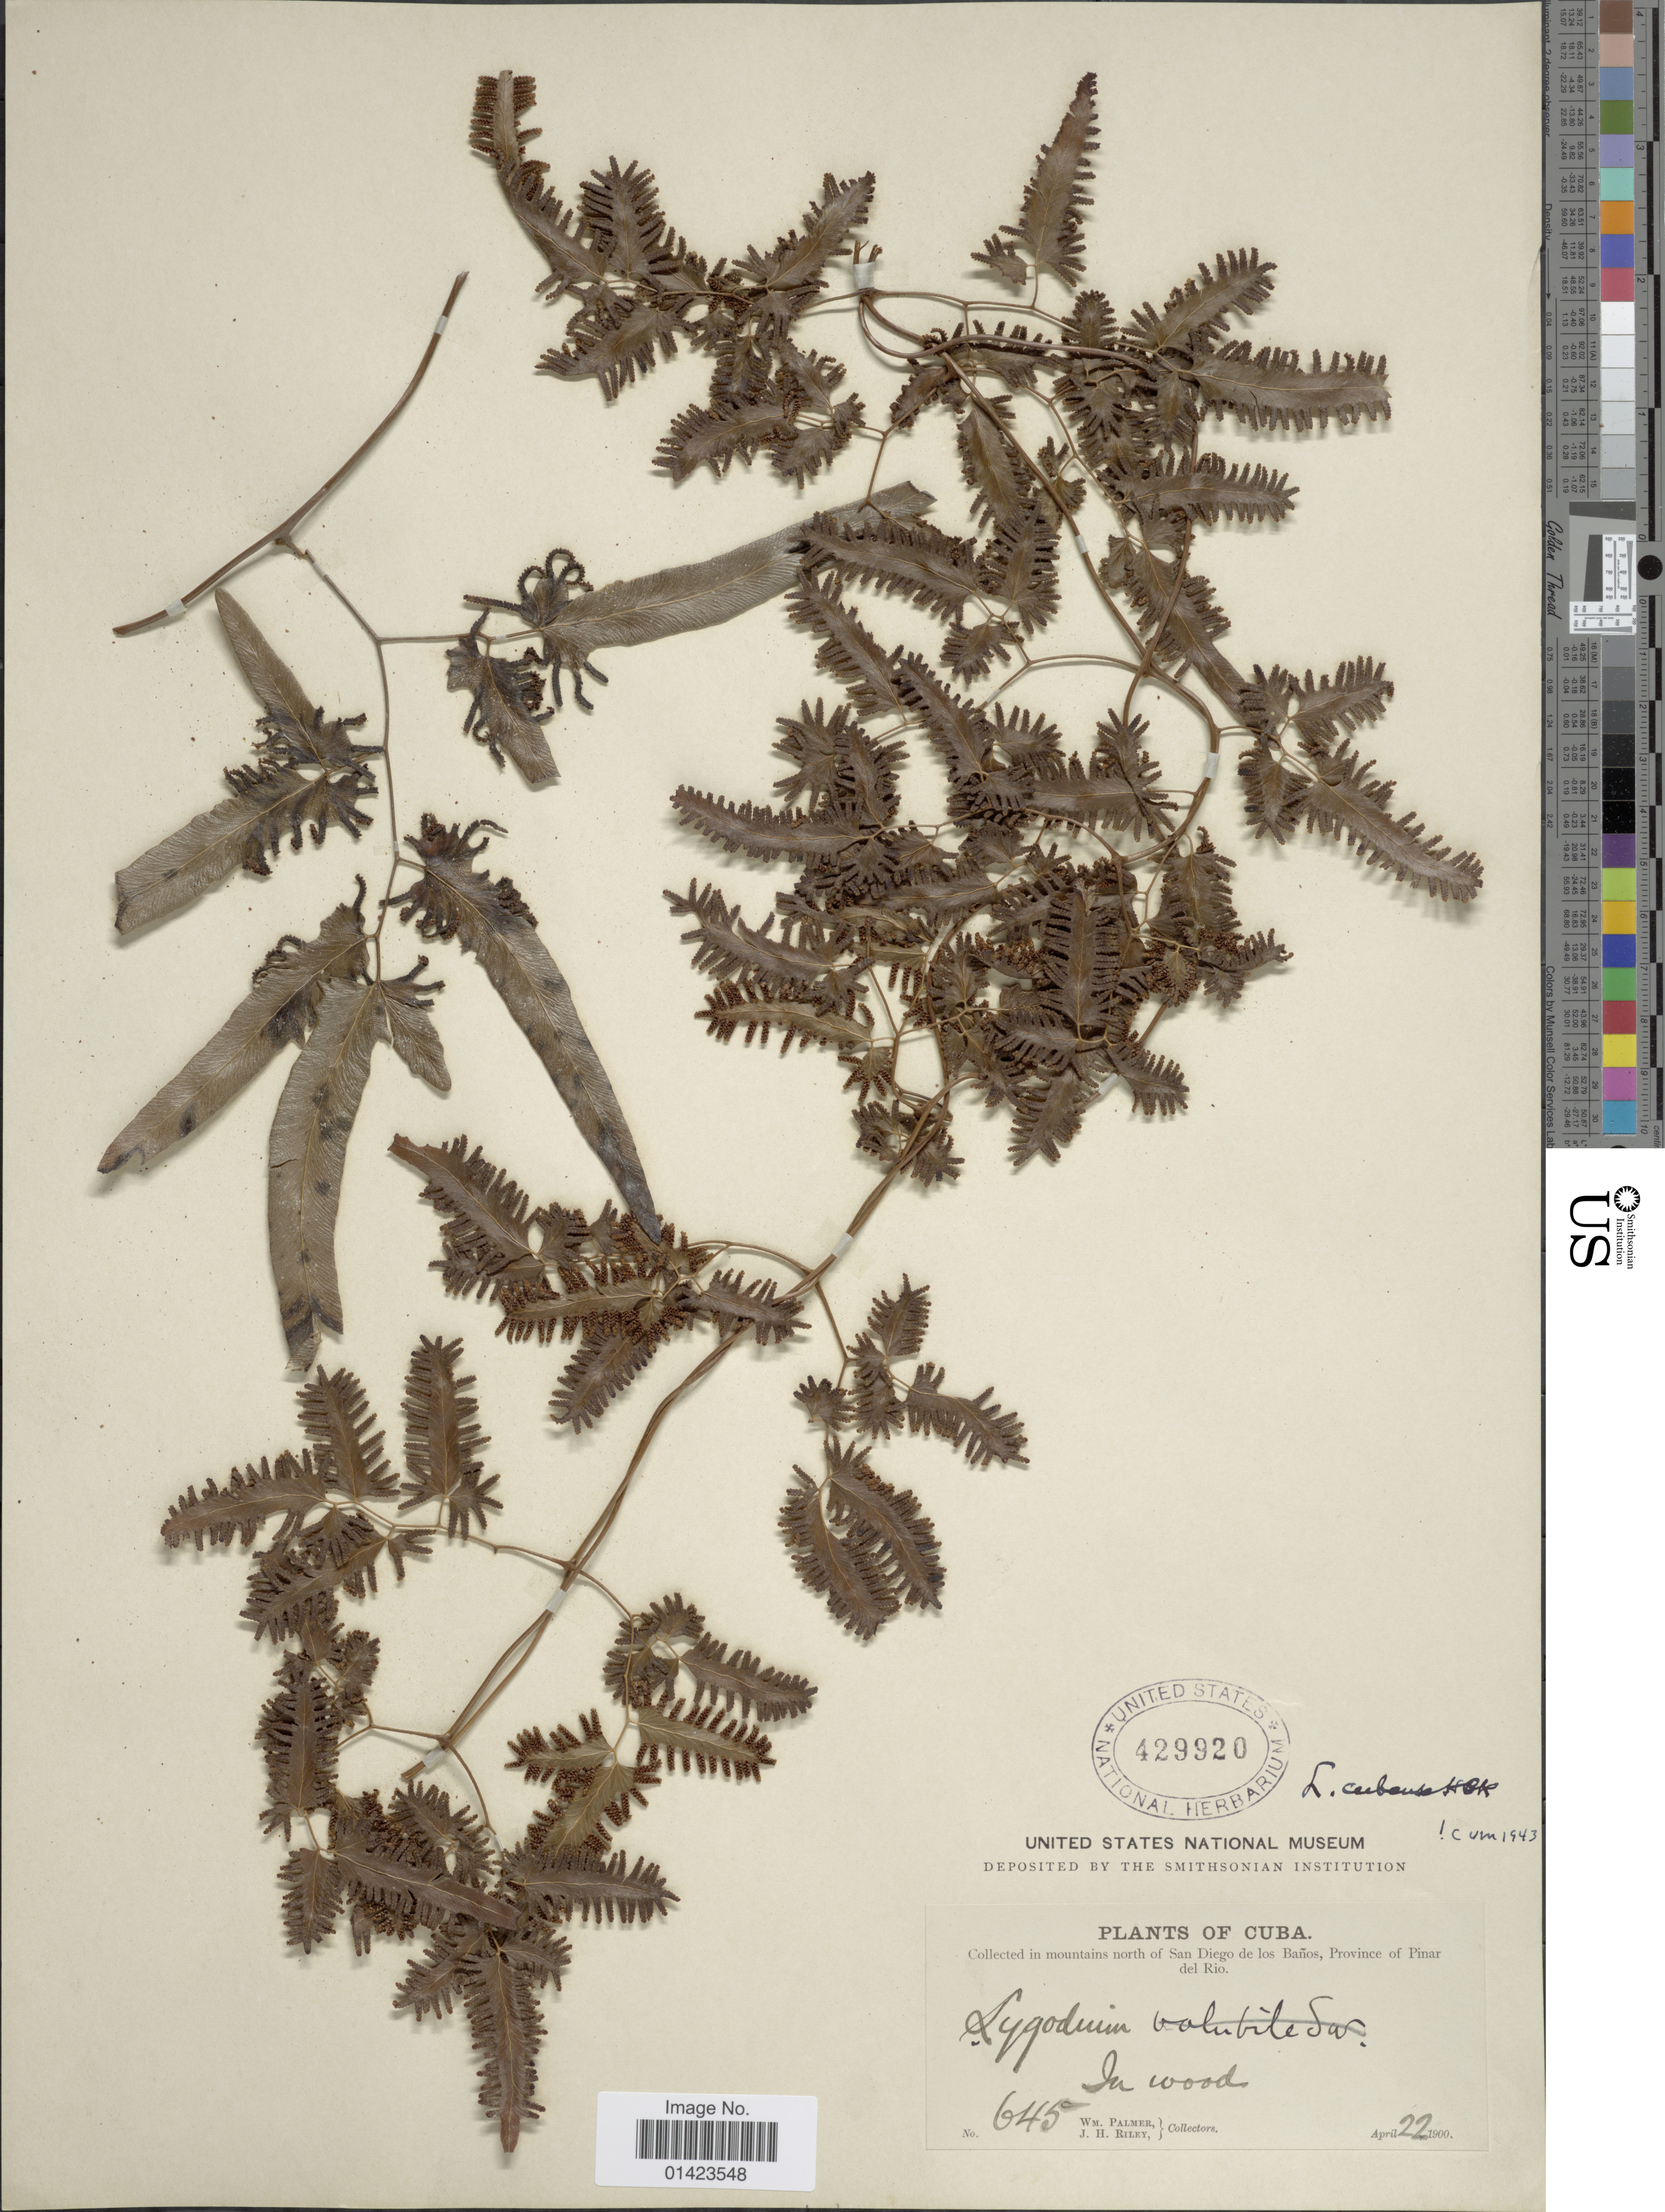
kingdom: Plantae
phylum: Tracheophyta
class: Polypodiopsida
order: Schizaeales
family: Lygodiaceae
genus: Lygodium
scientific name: Lygodium cubense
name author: Kunth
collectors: W. Palmer & J. H. Riley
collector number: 645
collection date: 1900-04-22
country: Cuba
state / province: Pinar del Río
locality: Mountains north of San Diego de Los Banos, province of Pinar del Rio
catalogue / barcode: US 429920